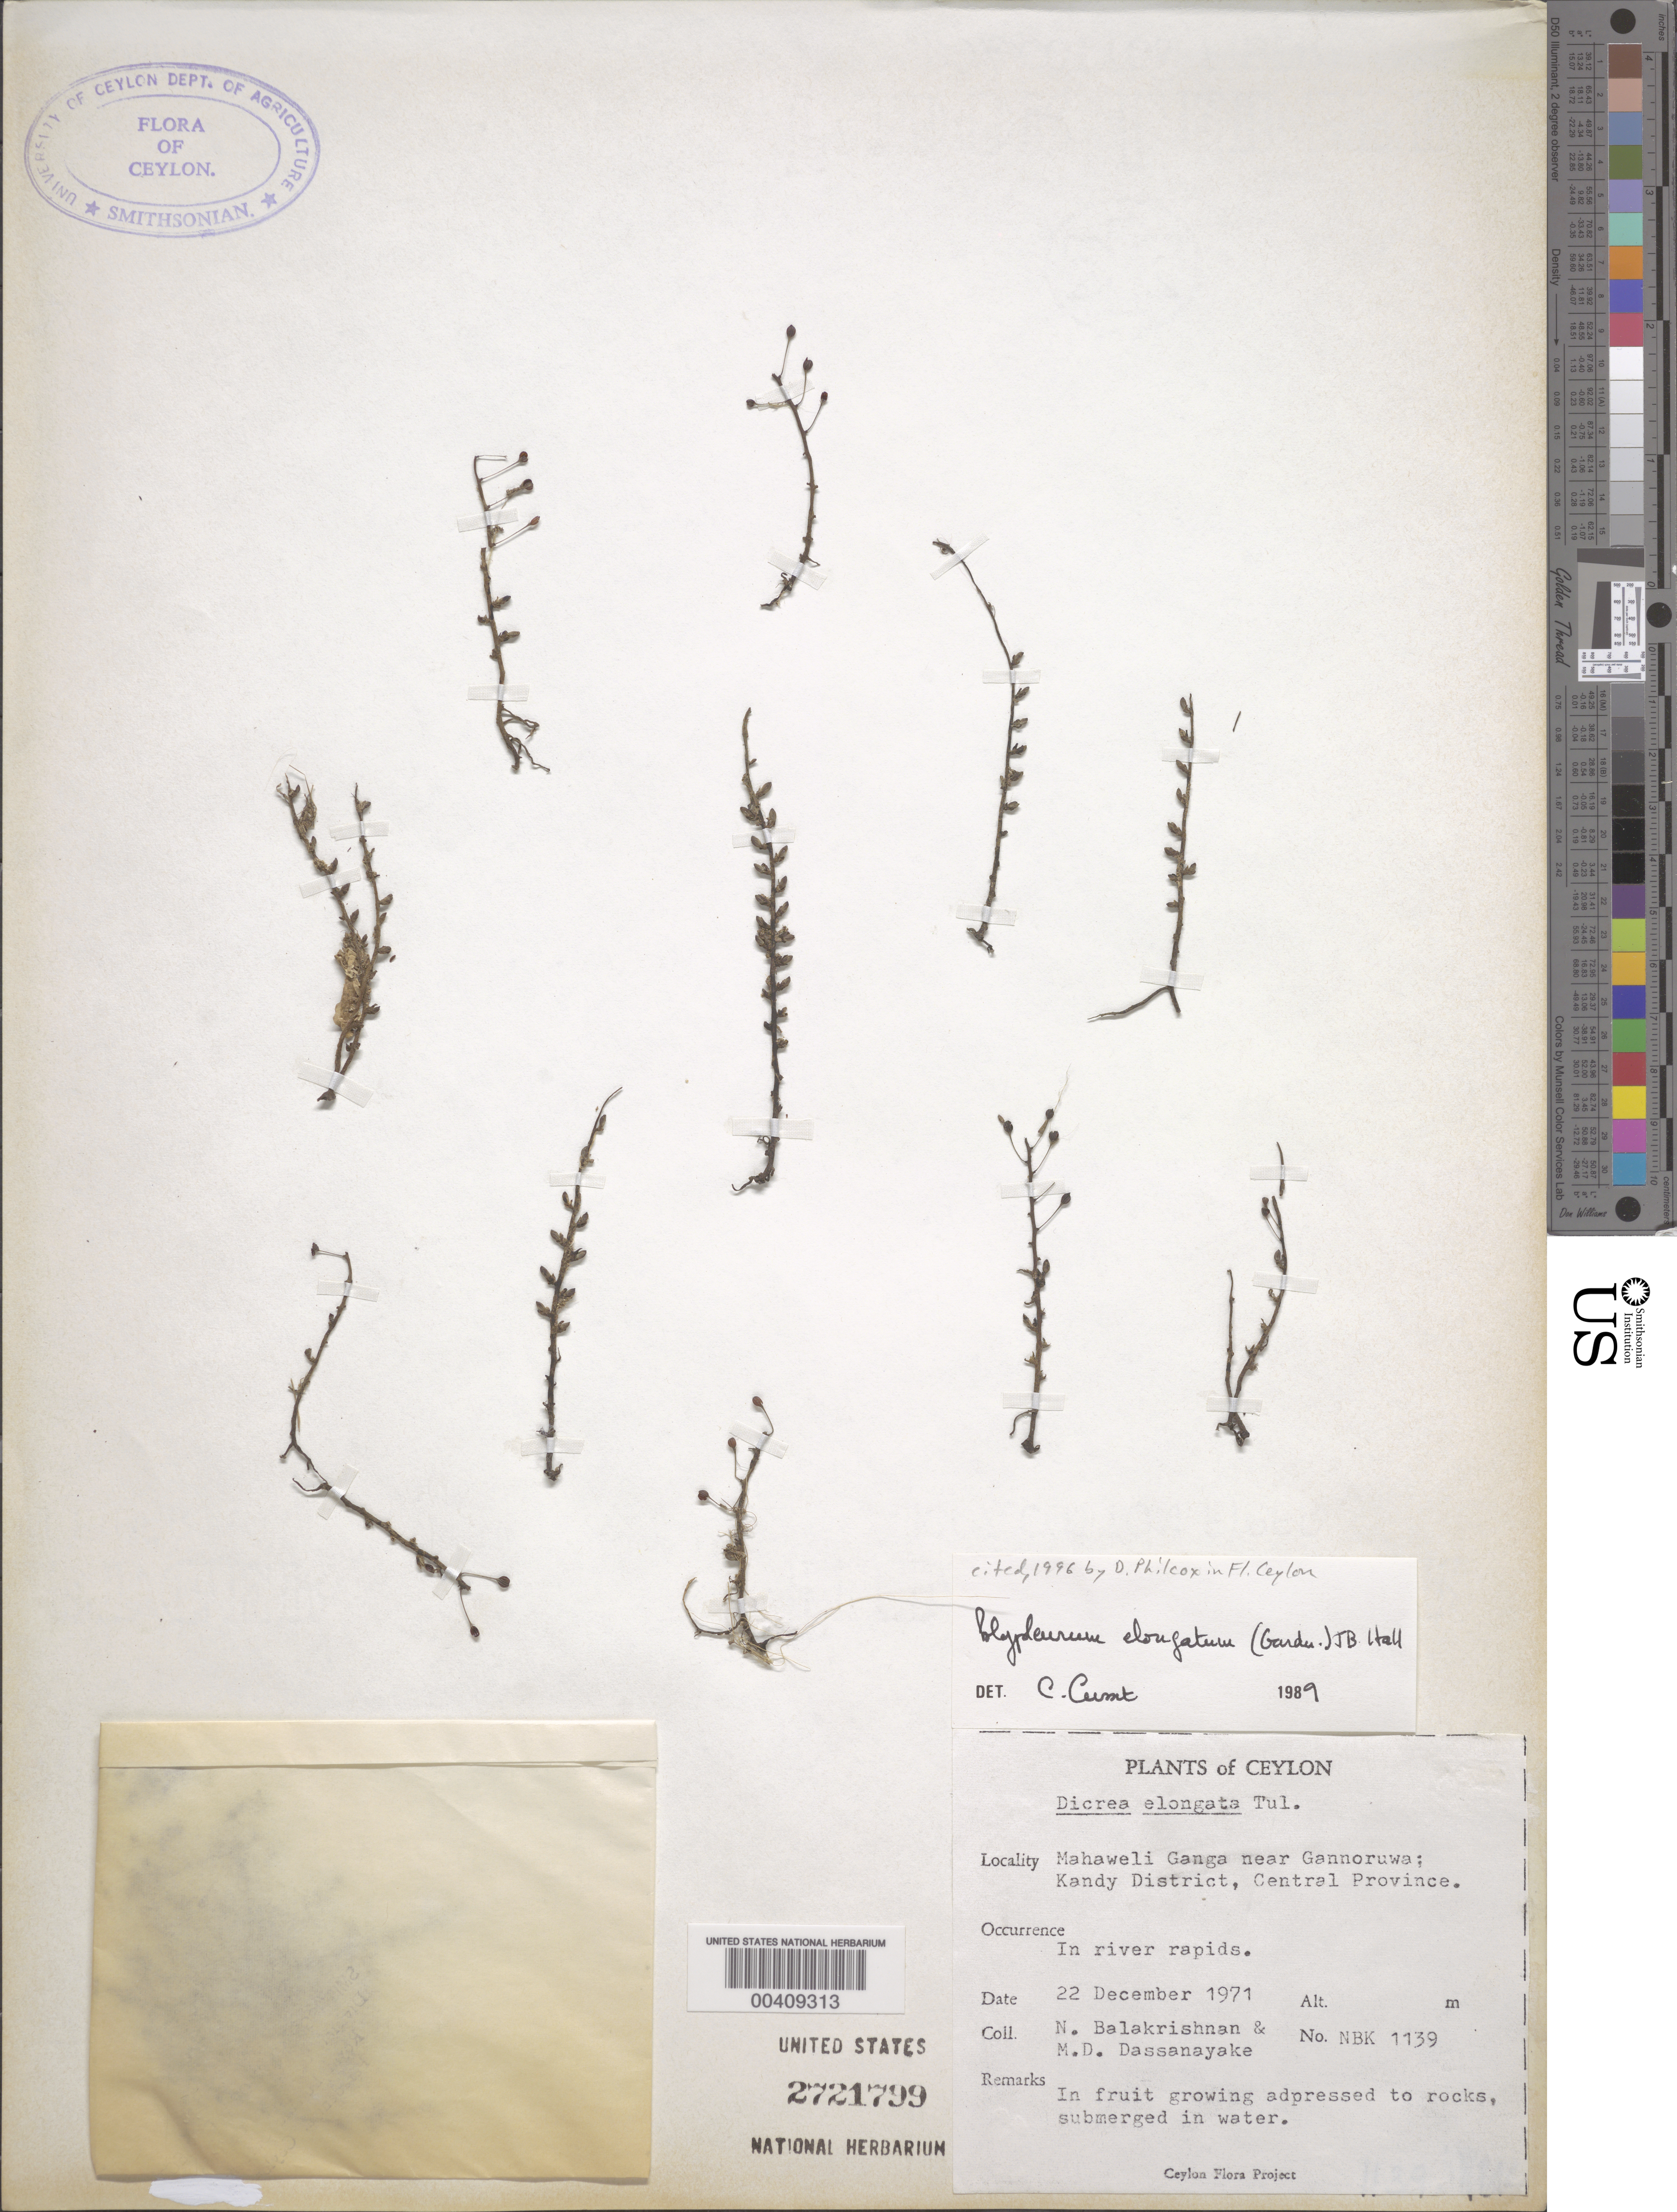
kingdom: Plantae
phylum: Tracheophyta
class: Magnoliopsida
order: Malpighiales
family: Podostemaceae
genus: Polypleurum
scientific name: Polypleurum elongatum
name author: (Gardner) J.B. Hall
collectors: N. Balakrishnan & M. Dassanayake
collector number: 1139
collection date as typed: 22 Dec 1971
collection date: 1971-12-22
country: Sri Lanka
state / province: Central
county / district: Kandy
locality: Mahaweli ganga near gannoruwa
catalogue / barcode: US 2721799